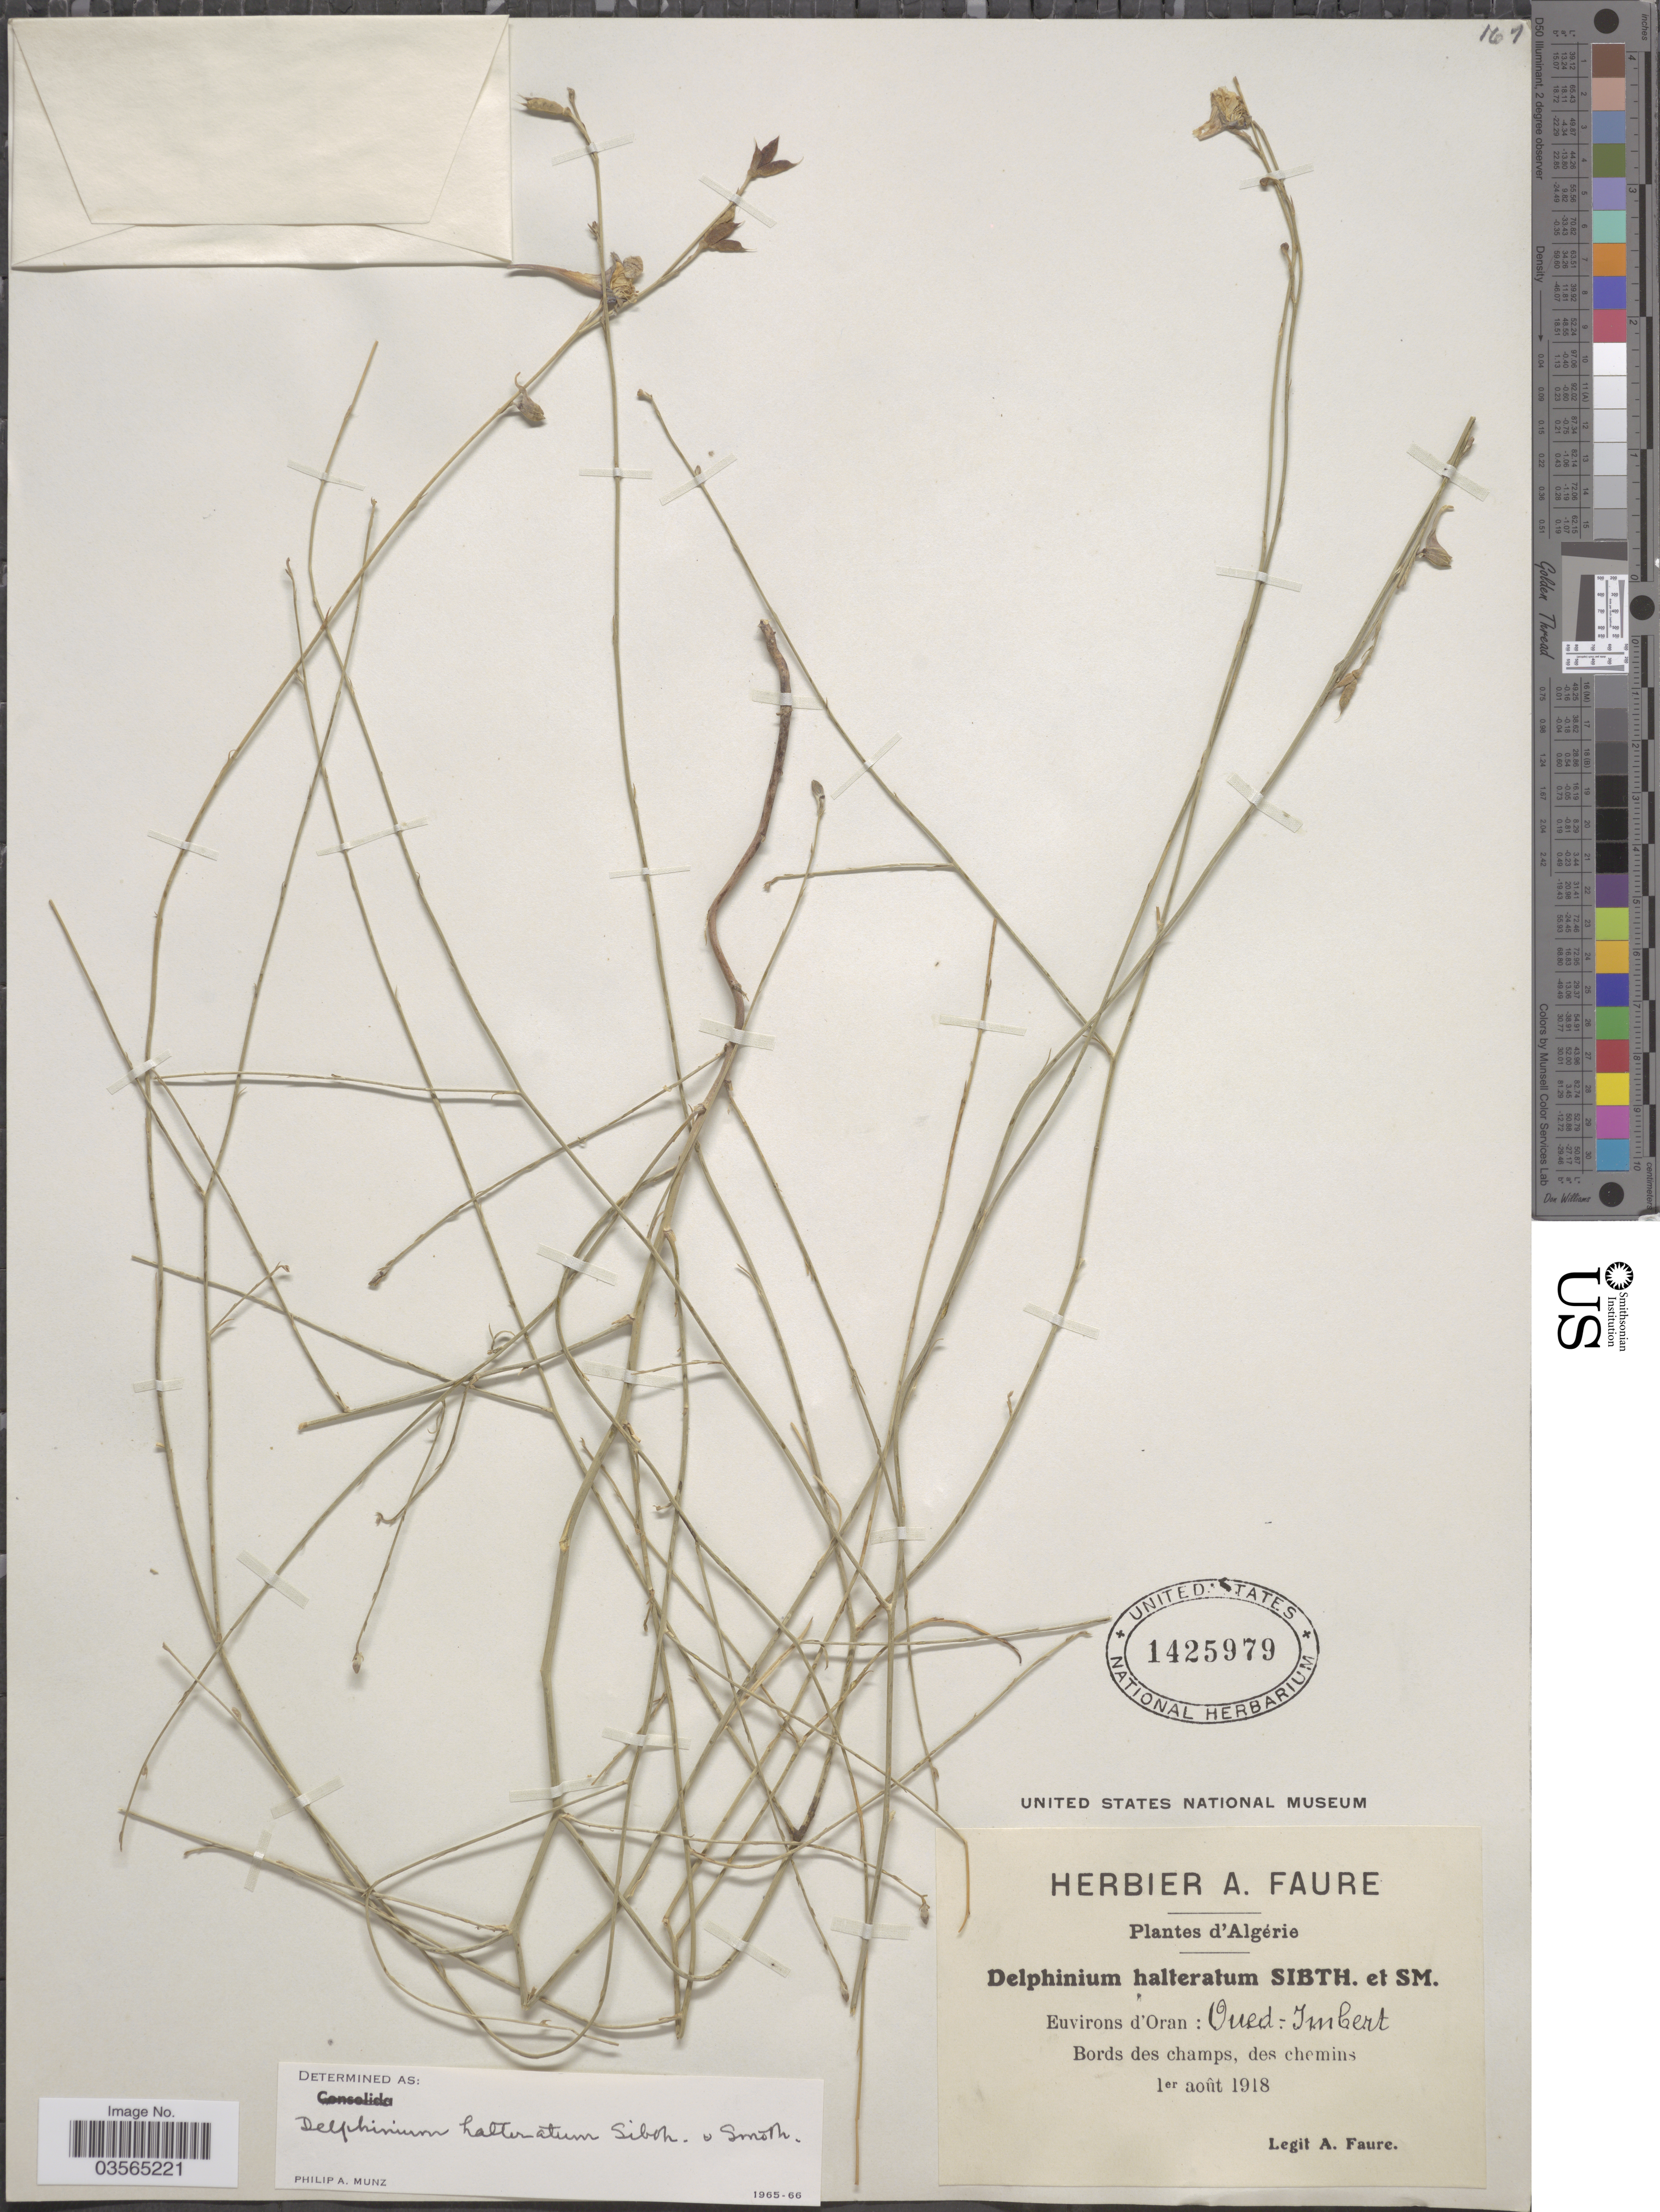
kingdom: Plantae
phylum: Tracheophyta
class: Magnoliopsida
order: Ranunculales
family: Ranunculaceae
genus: Delphinium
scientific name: Delphinium halteratum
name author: Sibth. & Sm.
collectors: A. Faure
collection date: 1918-08-01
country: Algeria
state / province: Oran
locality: Environs d'Oran: Oued: Imbert.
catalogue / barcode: US 1425979